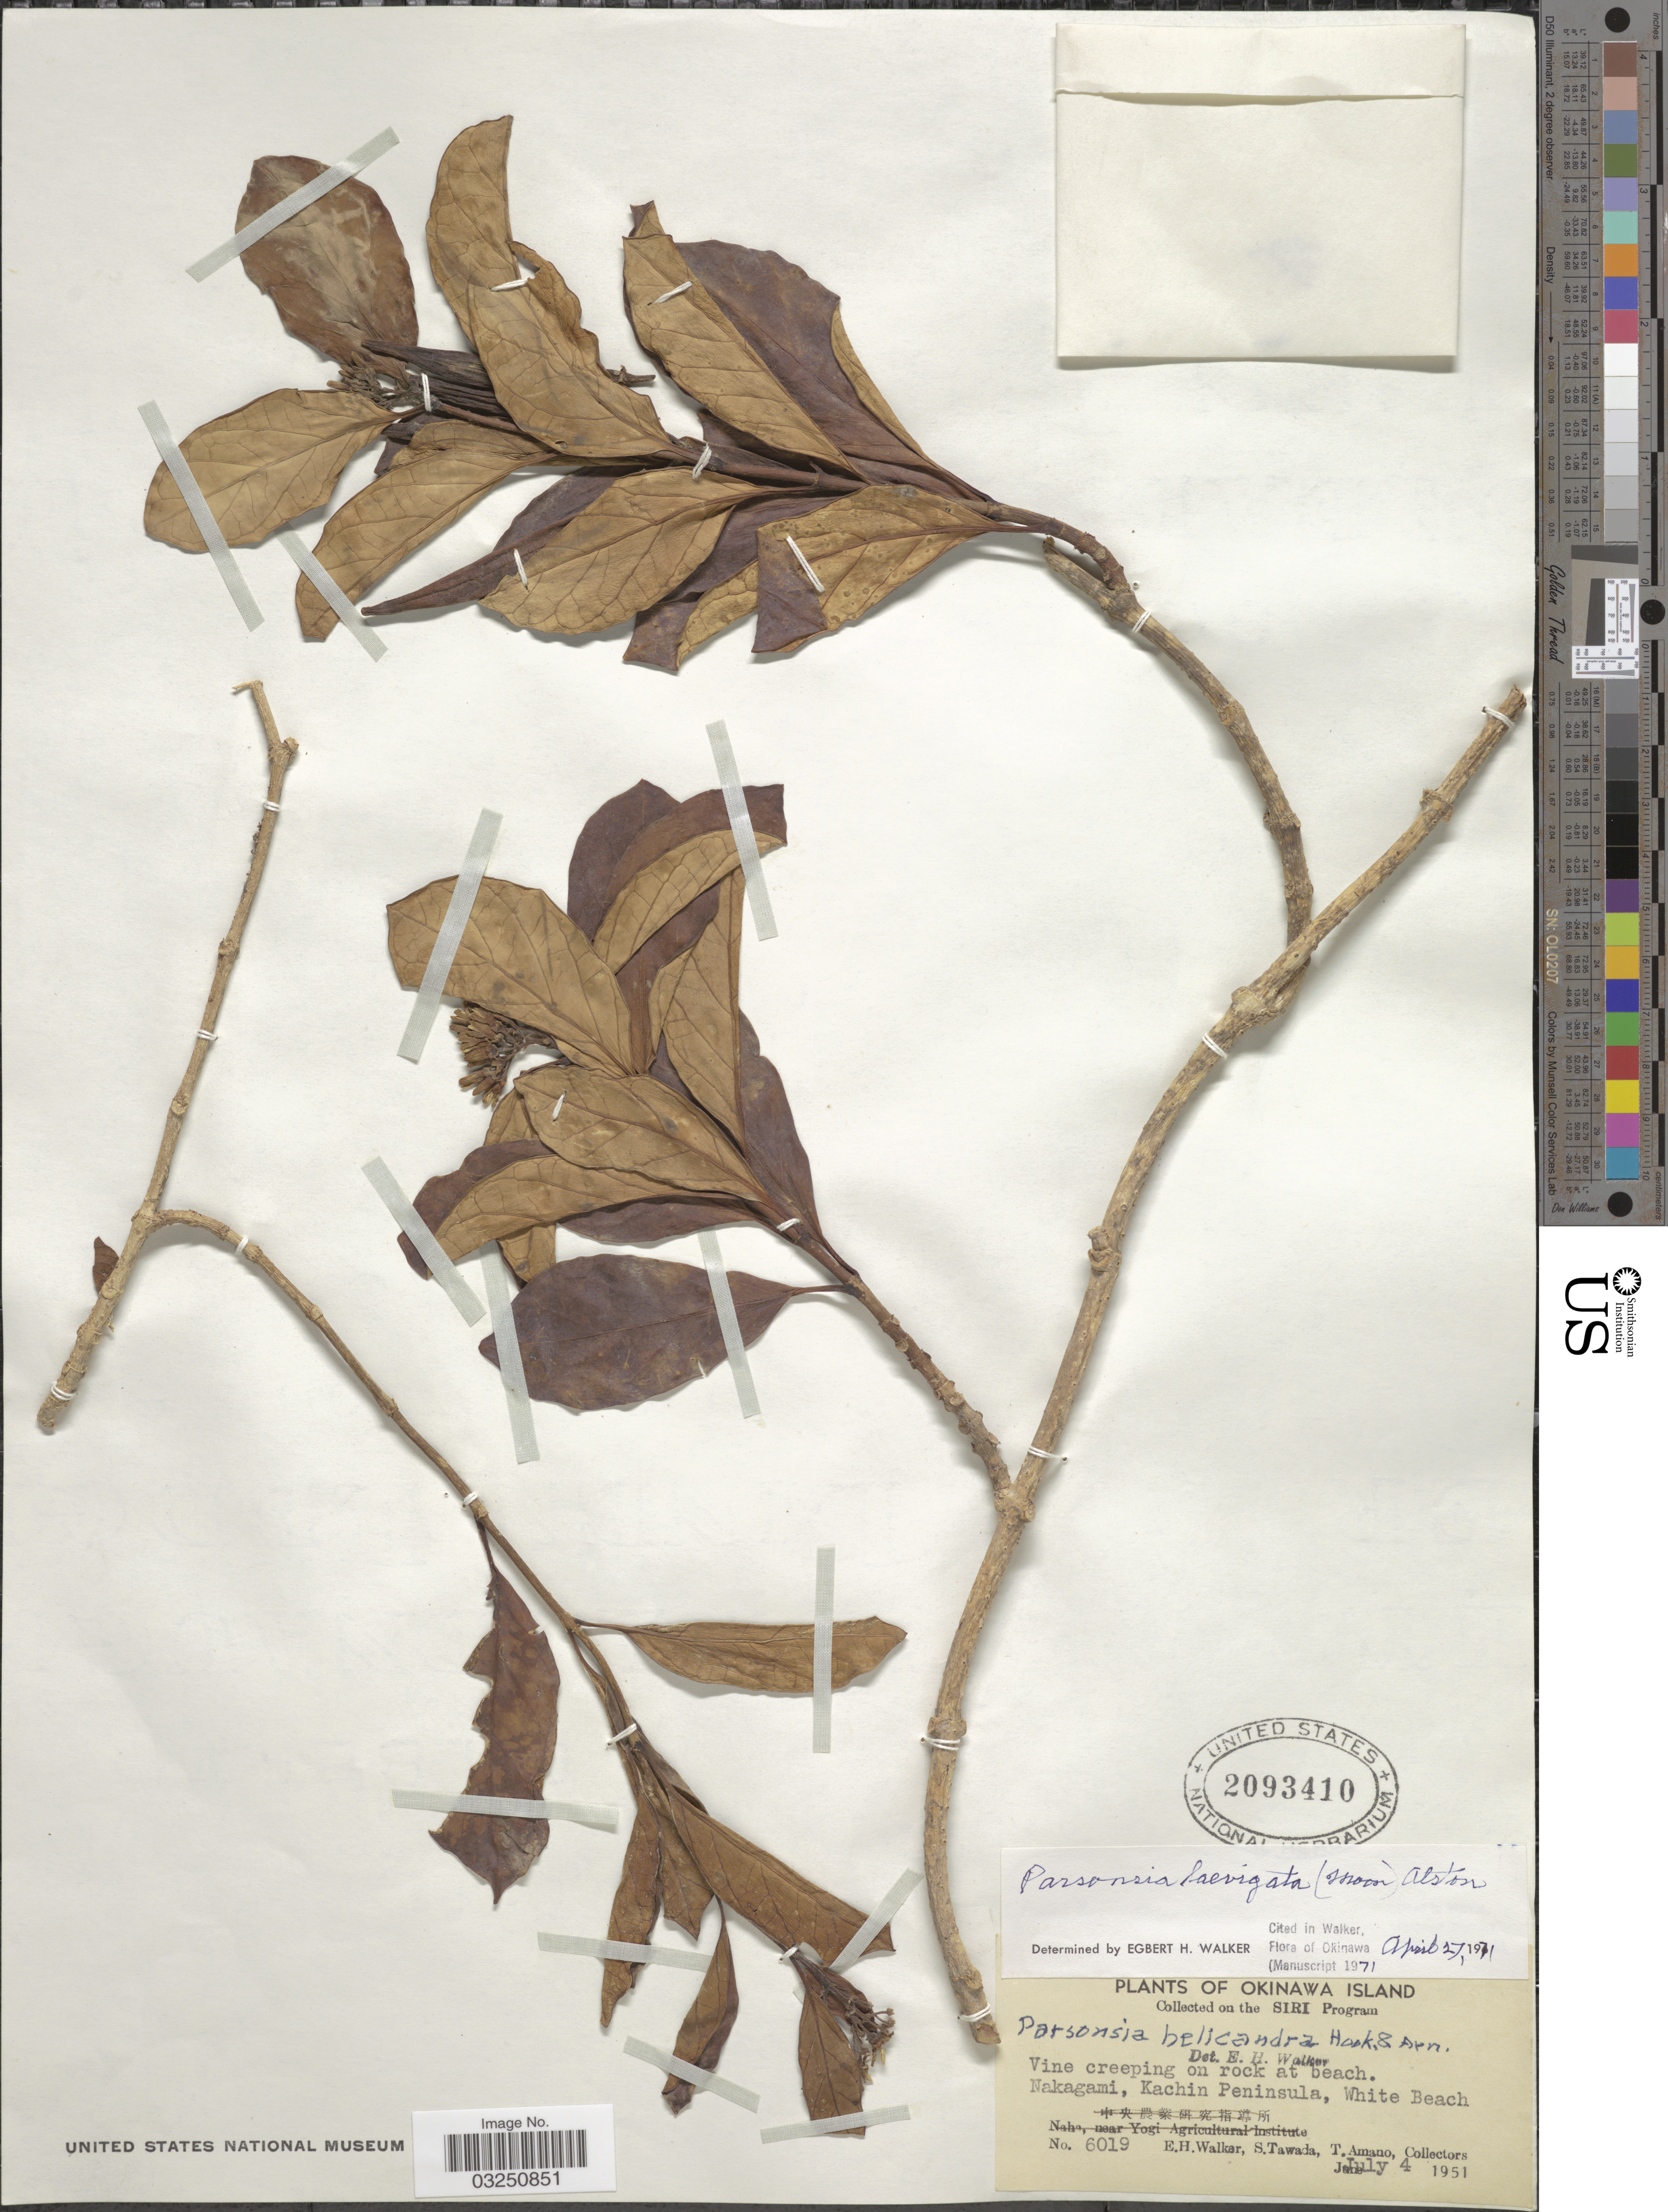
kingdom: Plantae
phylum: Tracheophyta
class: Magnoliopsida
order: Gentianales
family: Apocynaceae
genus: Parsonsia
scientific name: Parsonsia alboflavescens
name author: (Dennst.) Mabberley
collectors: E. H. Walker, S. Tawada & T. Amano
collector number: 6019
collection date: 1951-07-04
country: Japan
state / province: Okinawa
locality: Okinawa Island. Nakagami, Kachin Peninsula, White Beach.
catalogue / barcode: US 2093410